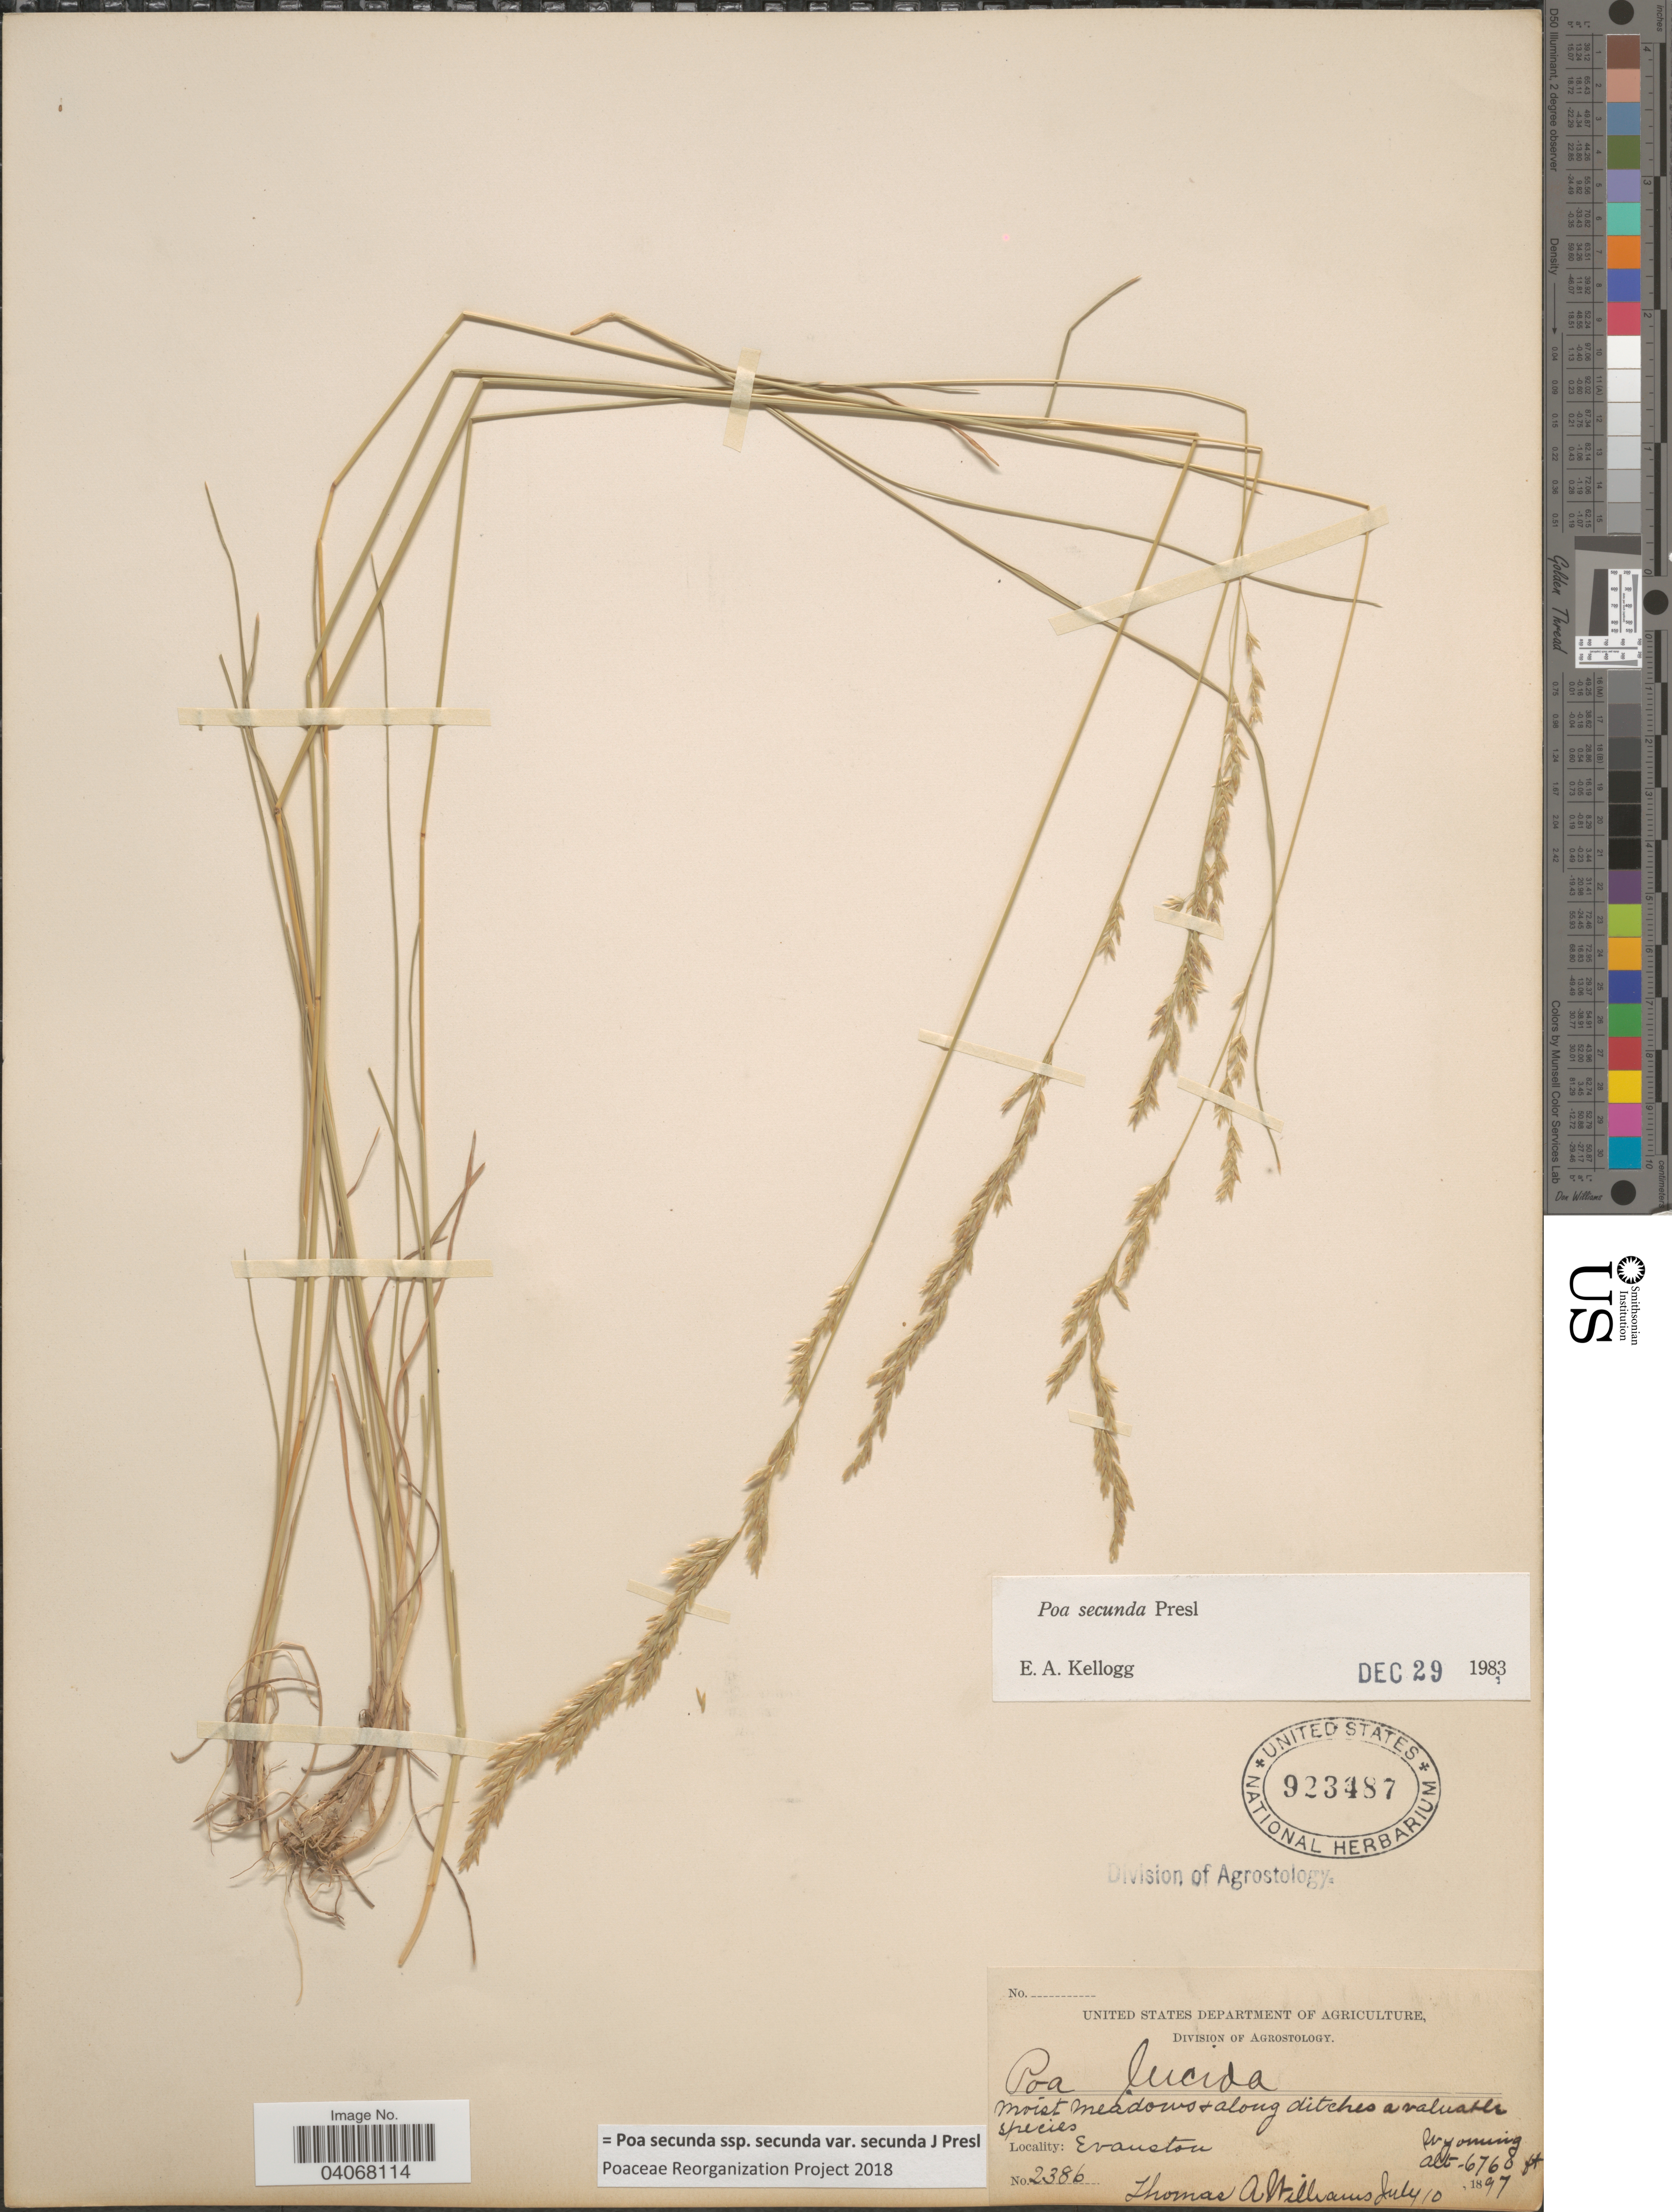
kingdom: Plantae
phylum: Tracheophyta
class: Liliopsida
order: Poales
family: Poaceae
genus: Poa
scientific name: Poa secunda subsp. secunda var. secunda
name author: J. Presl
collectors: T. A. Williams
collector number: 2386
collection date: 1897-07-10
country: United States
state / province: Wyoming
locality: Evanston.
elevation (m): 2060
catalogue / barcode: US 923487